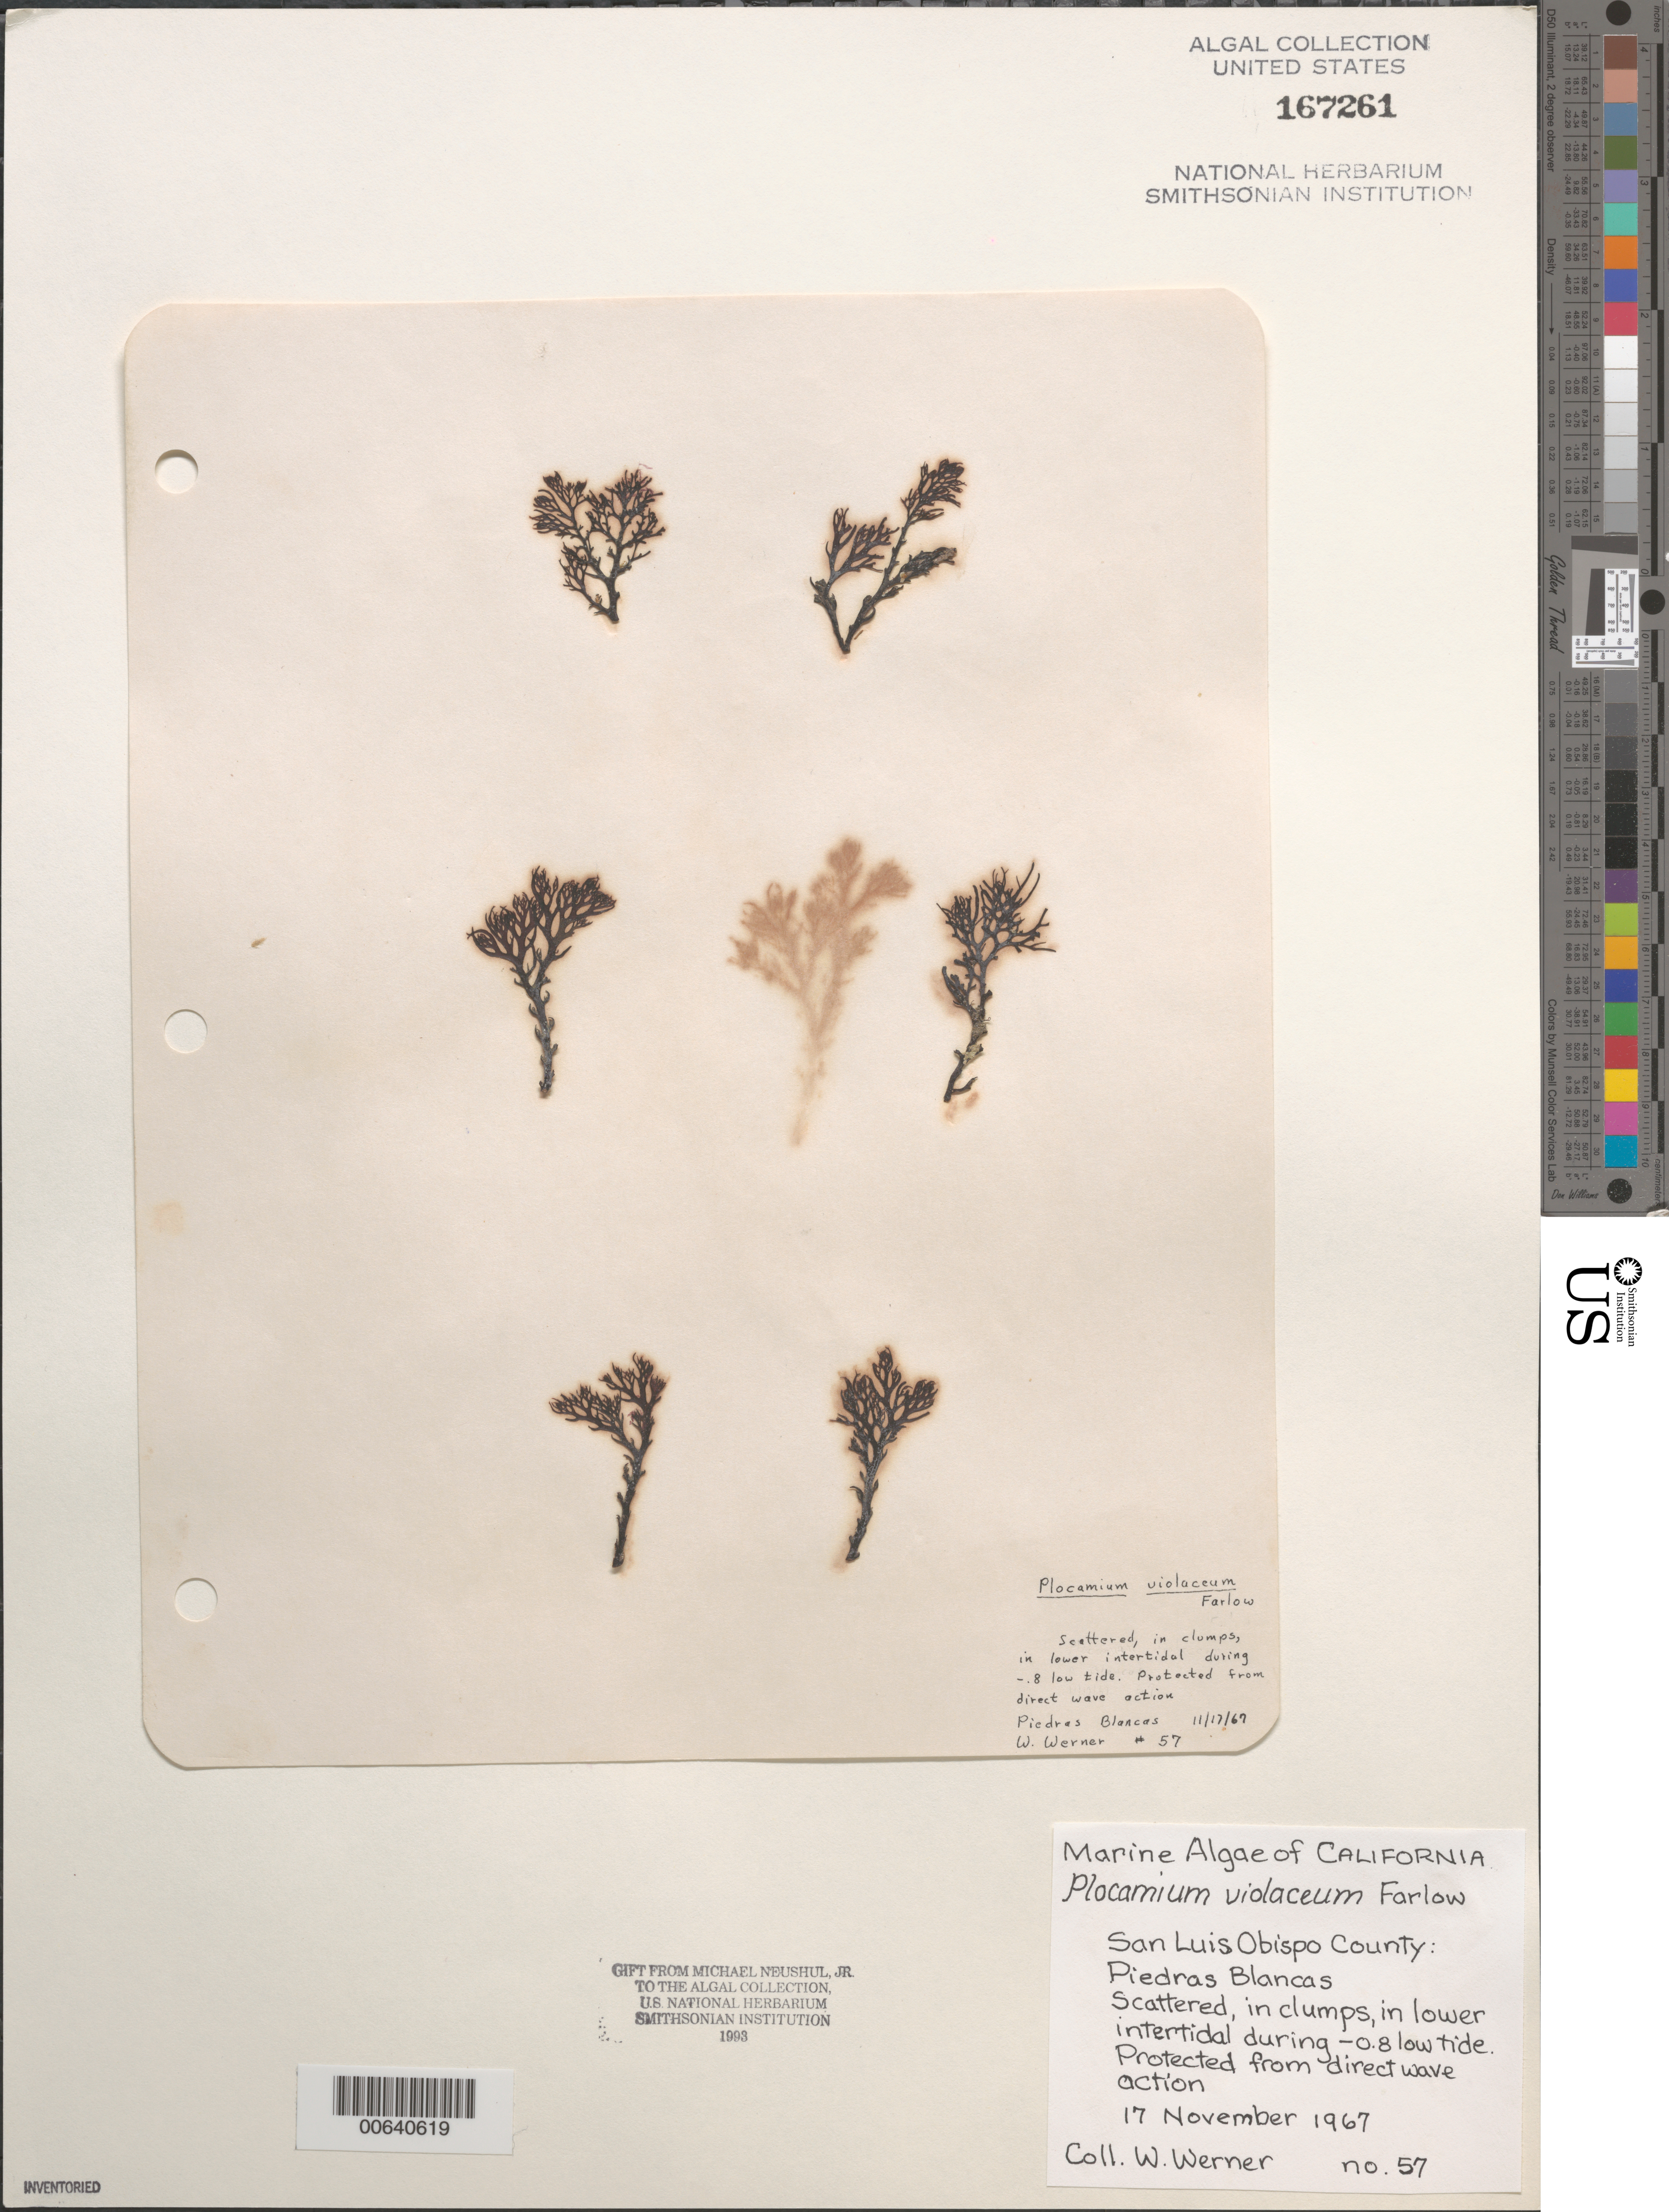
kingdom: Plantae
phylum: Rhodophyta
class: Florideophyceae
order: Plocamiales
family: Plocamiaceae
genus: Plocamium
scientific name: Plocamium violaceum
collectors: W. Werner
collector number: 57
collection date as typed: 17 Nov 1967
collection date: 1967-11-17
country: United States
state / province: California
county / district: San Luis Obispo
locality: Piedras Blancas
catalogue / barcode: US 167261